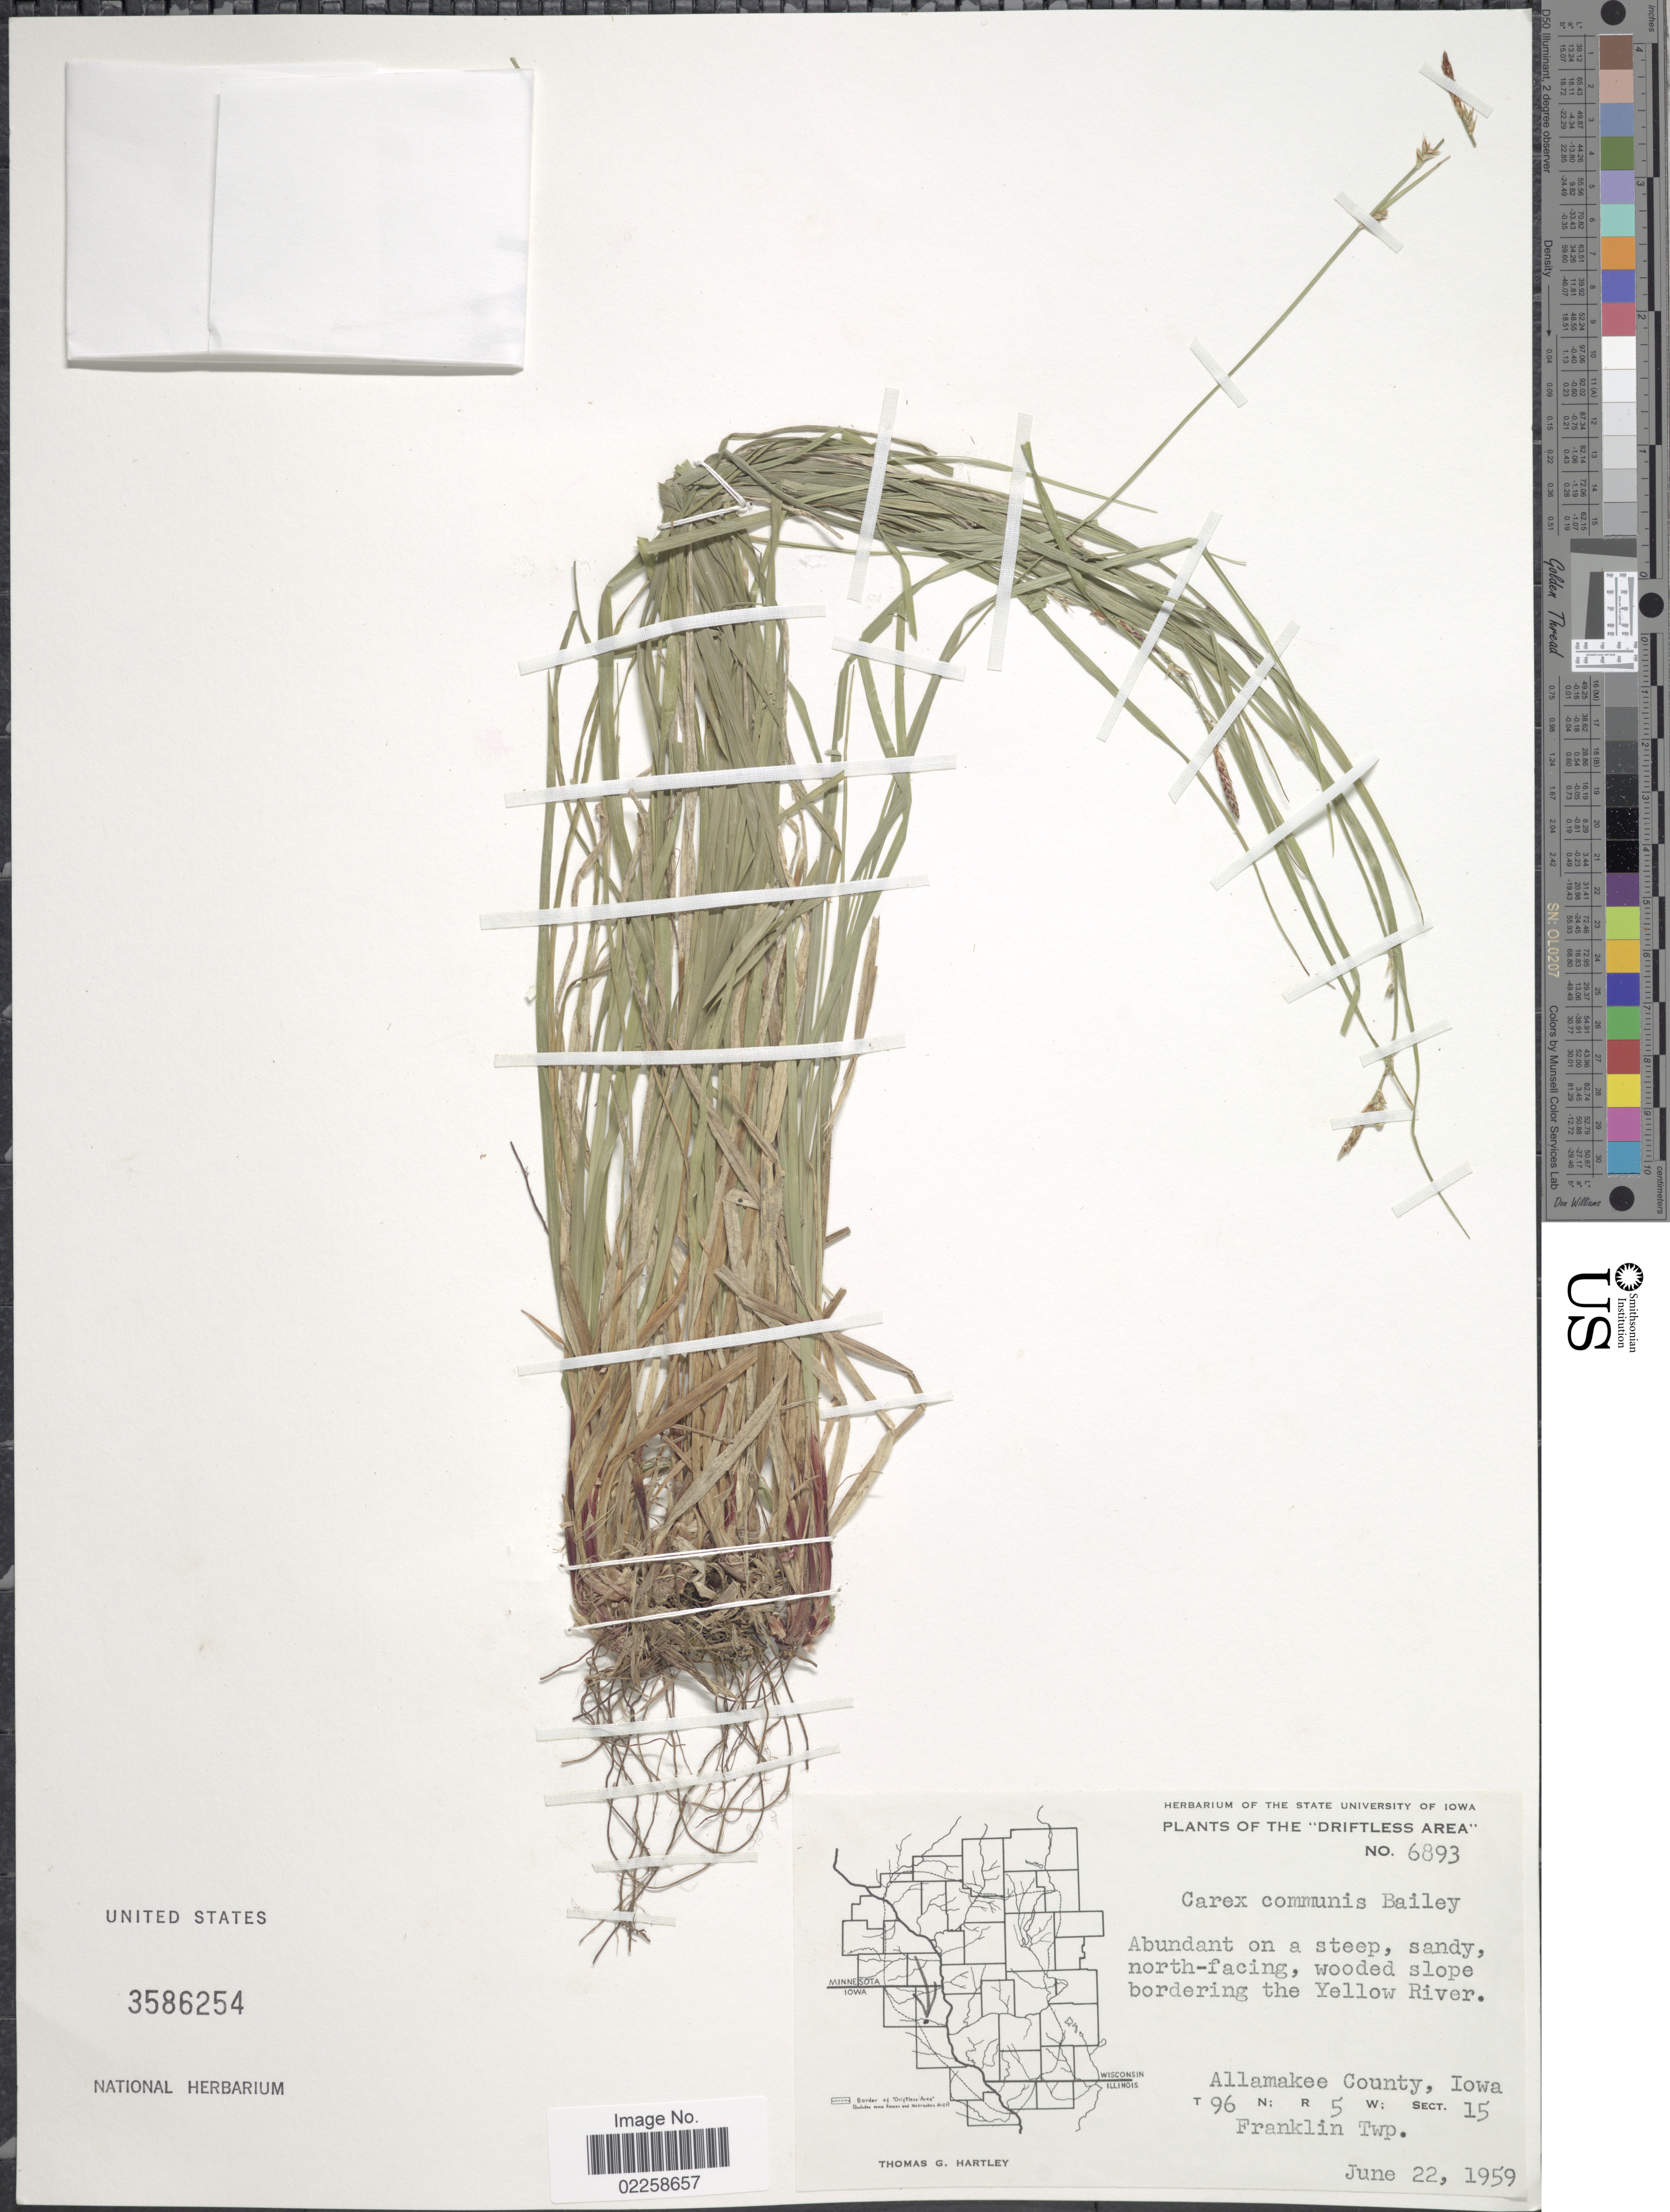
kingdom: Plantae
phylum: Tracheophyta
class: Liliopsida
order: Poales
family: Cyperaceae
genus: Carex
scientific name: Carex communis var. communis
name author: L.H. Bailey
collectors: T. G. Hartley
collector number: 6893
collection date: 1959-06-22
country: United States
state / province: Iowa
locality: The "Driftless Area", bordering the Yellow River, Allamakee County, T 96 N; R 5 W; Sect. 15 Franklin Twp.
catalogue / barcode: US 3586254